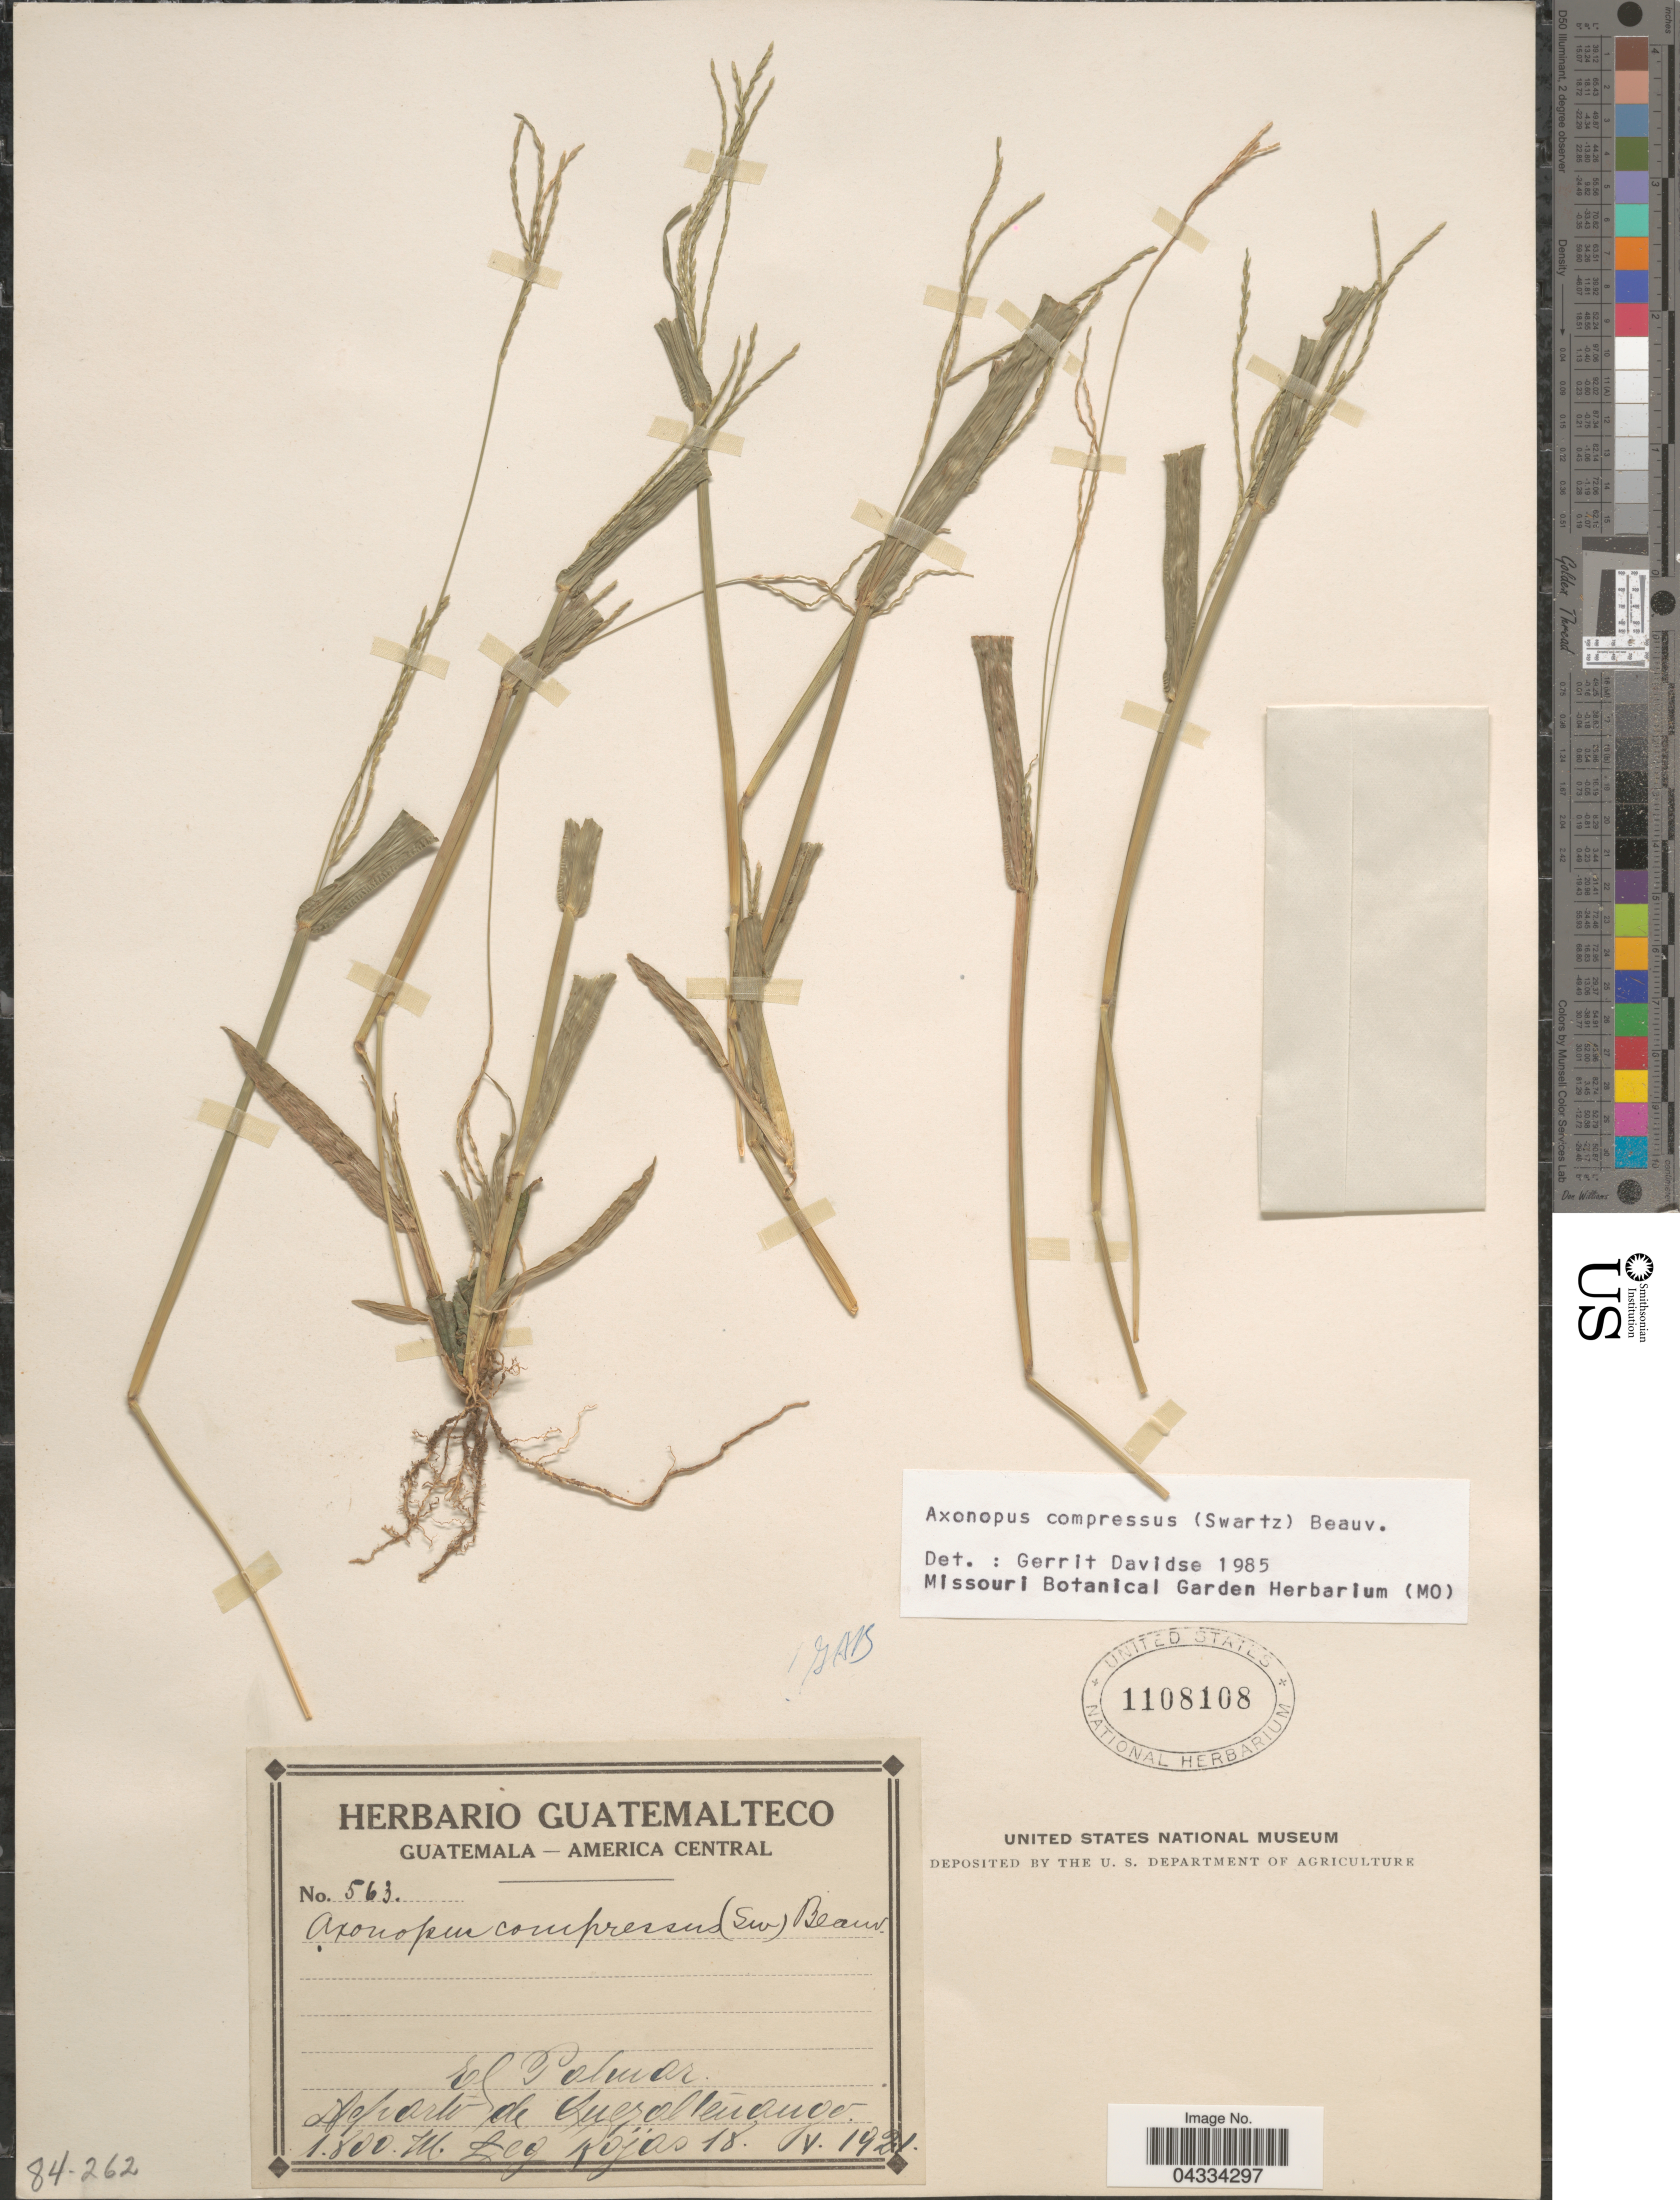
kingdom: Plantae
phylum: Tracheophyta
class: Liliopsida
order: Poales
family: Poaceae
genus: Axonopus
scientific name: Axonopus compressus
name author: (Sw.) P. Beauv.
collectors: Rojas, --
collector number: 563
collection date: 1921-05-18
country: Guatemala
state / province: Quetzaltenango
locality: El Palmar. Departo de Quezaltenango.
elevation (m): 1800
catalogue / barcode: US 1108108